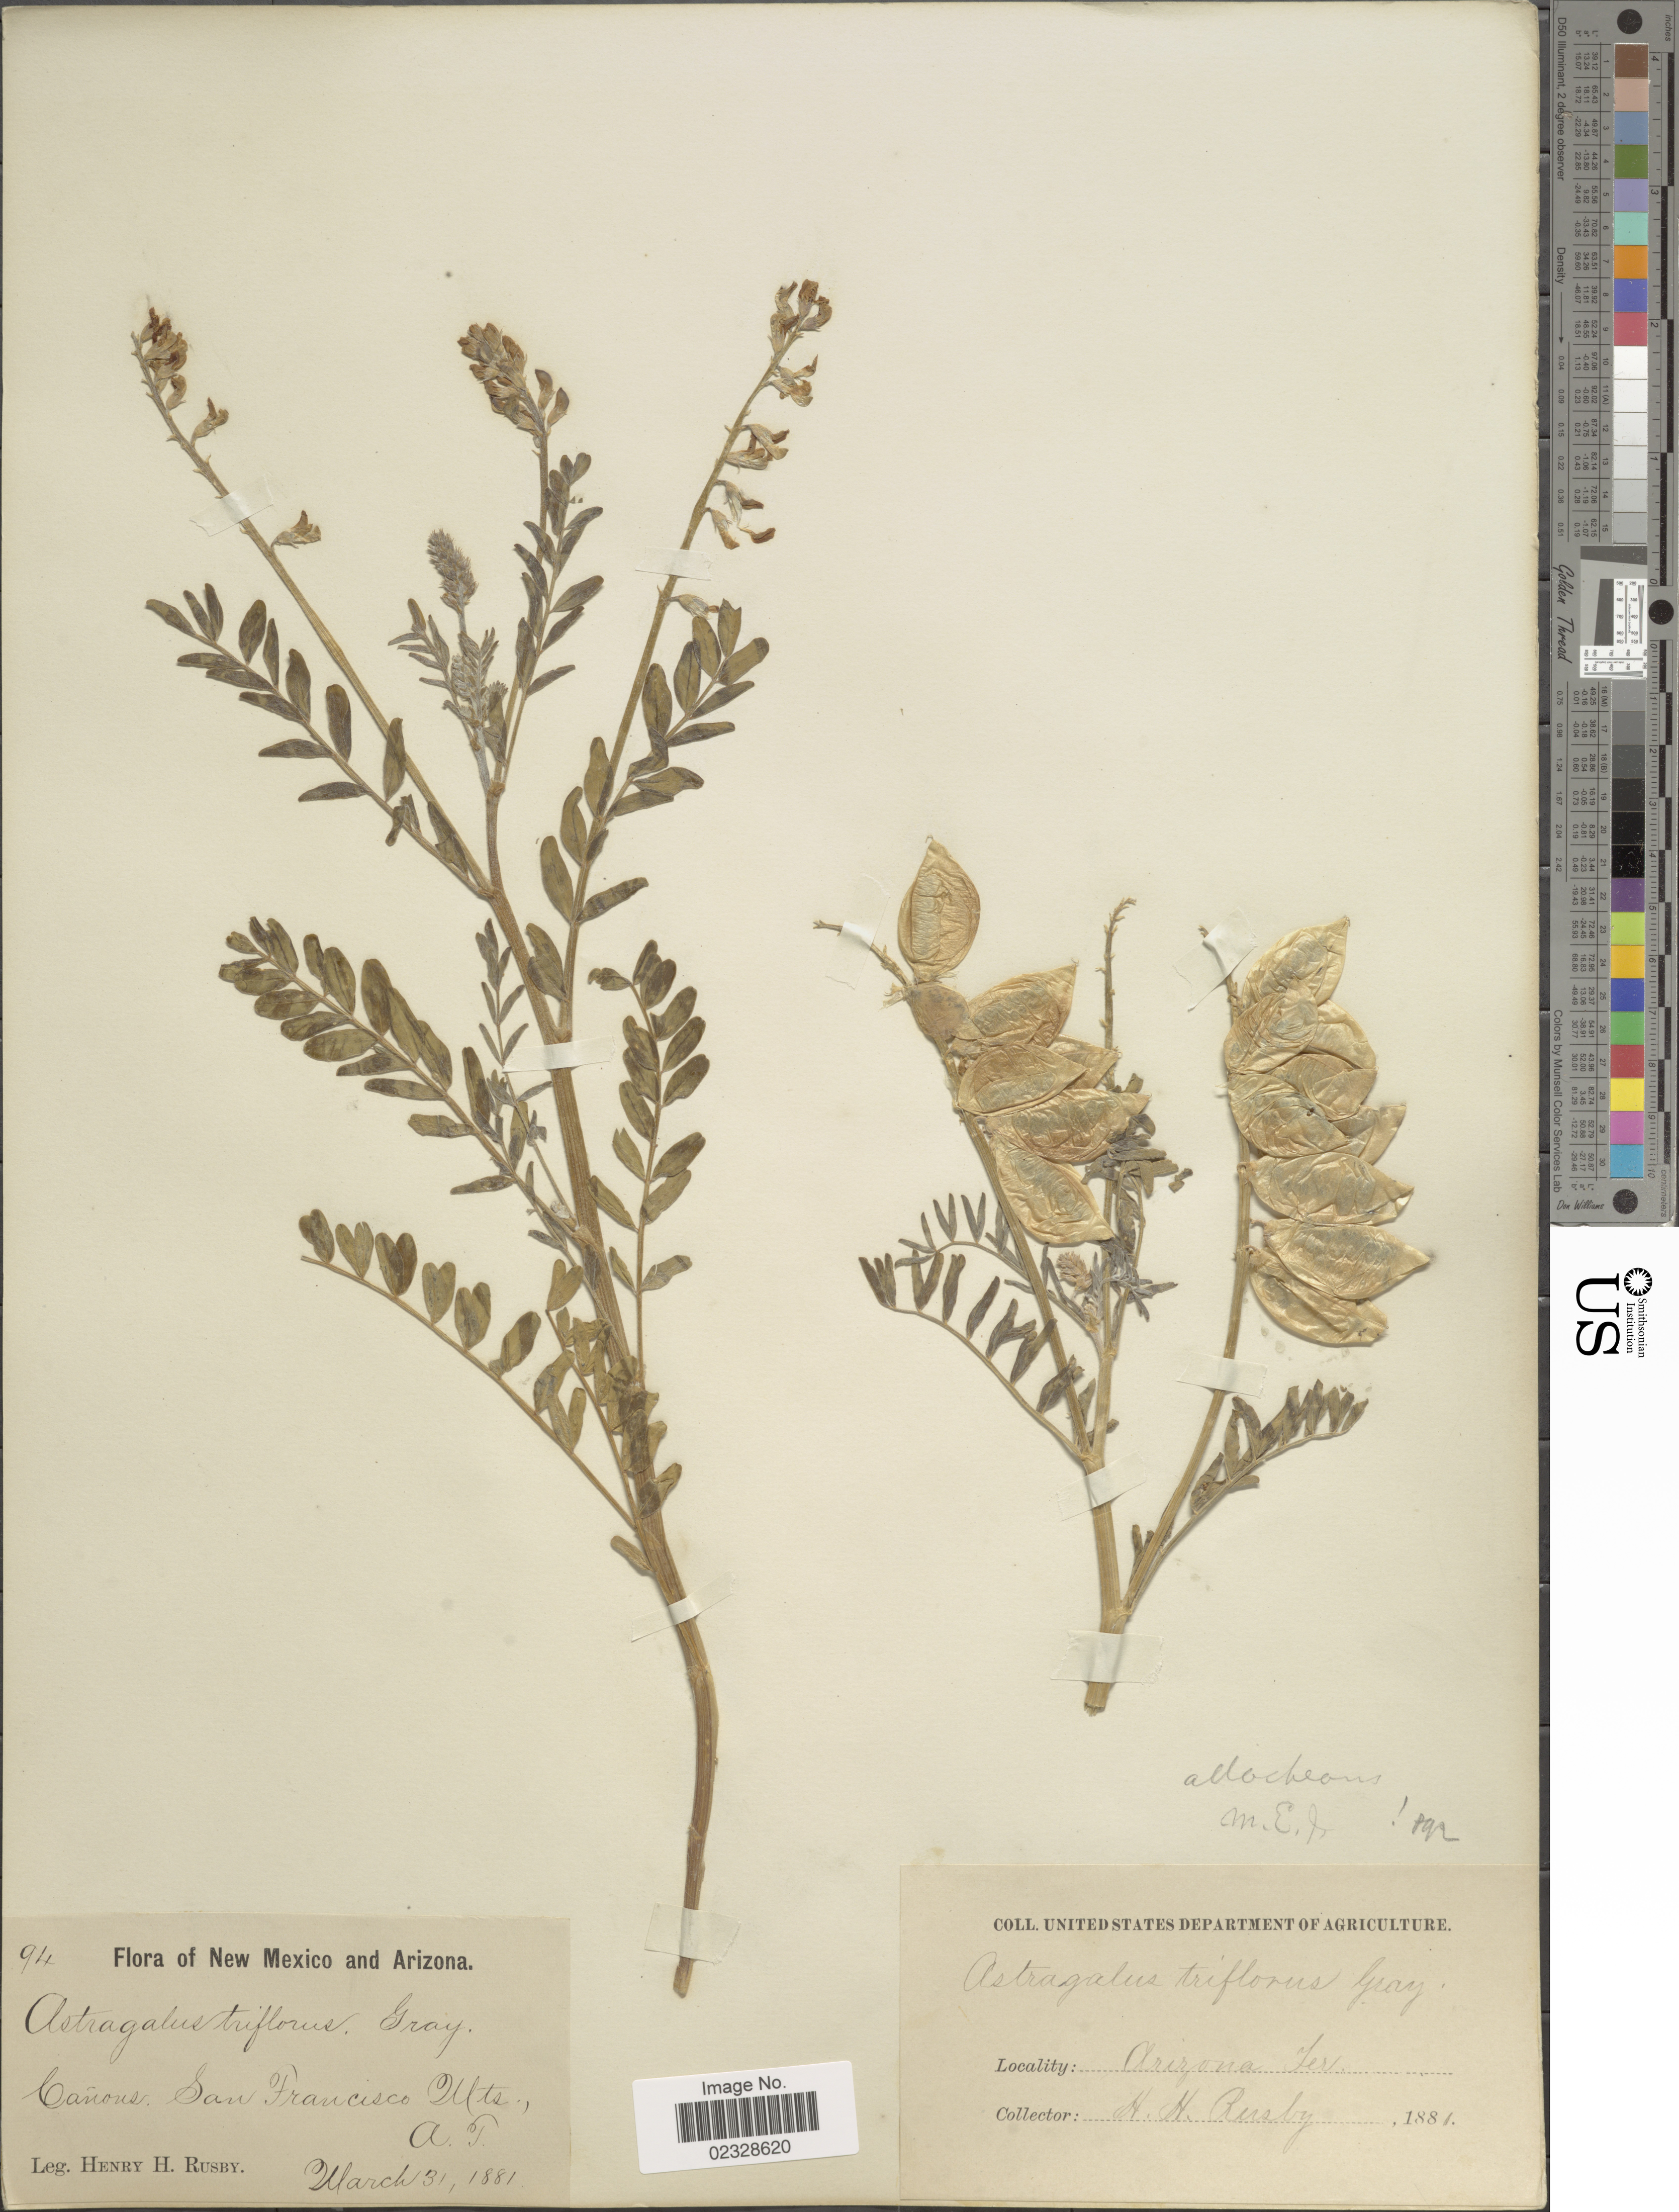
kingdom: Plantae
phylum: Tracheophyta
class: Magnoliopsida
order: Fabales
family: Fabaceae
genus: Astragalus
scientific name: Astragalus allochrous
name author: A. Gray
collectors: H. H. Rusby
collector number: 94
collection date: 1881-03-31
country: United States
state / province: Arizona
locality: Cañons, San Francisco Mts., A.T.